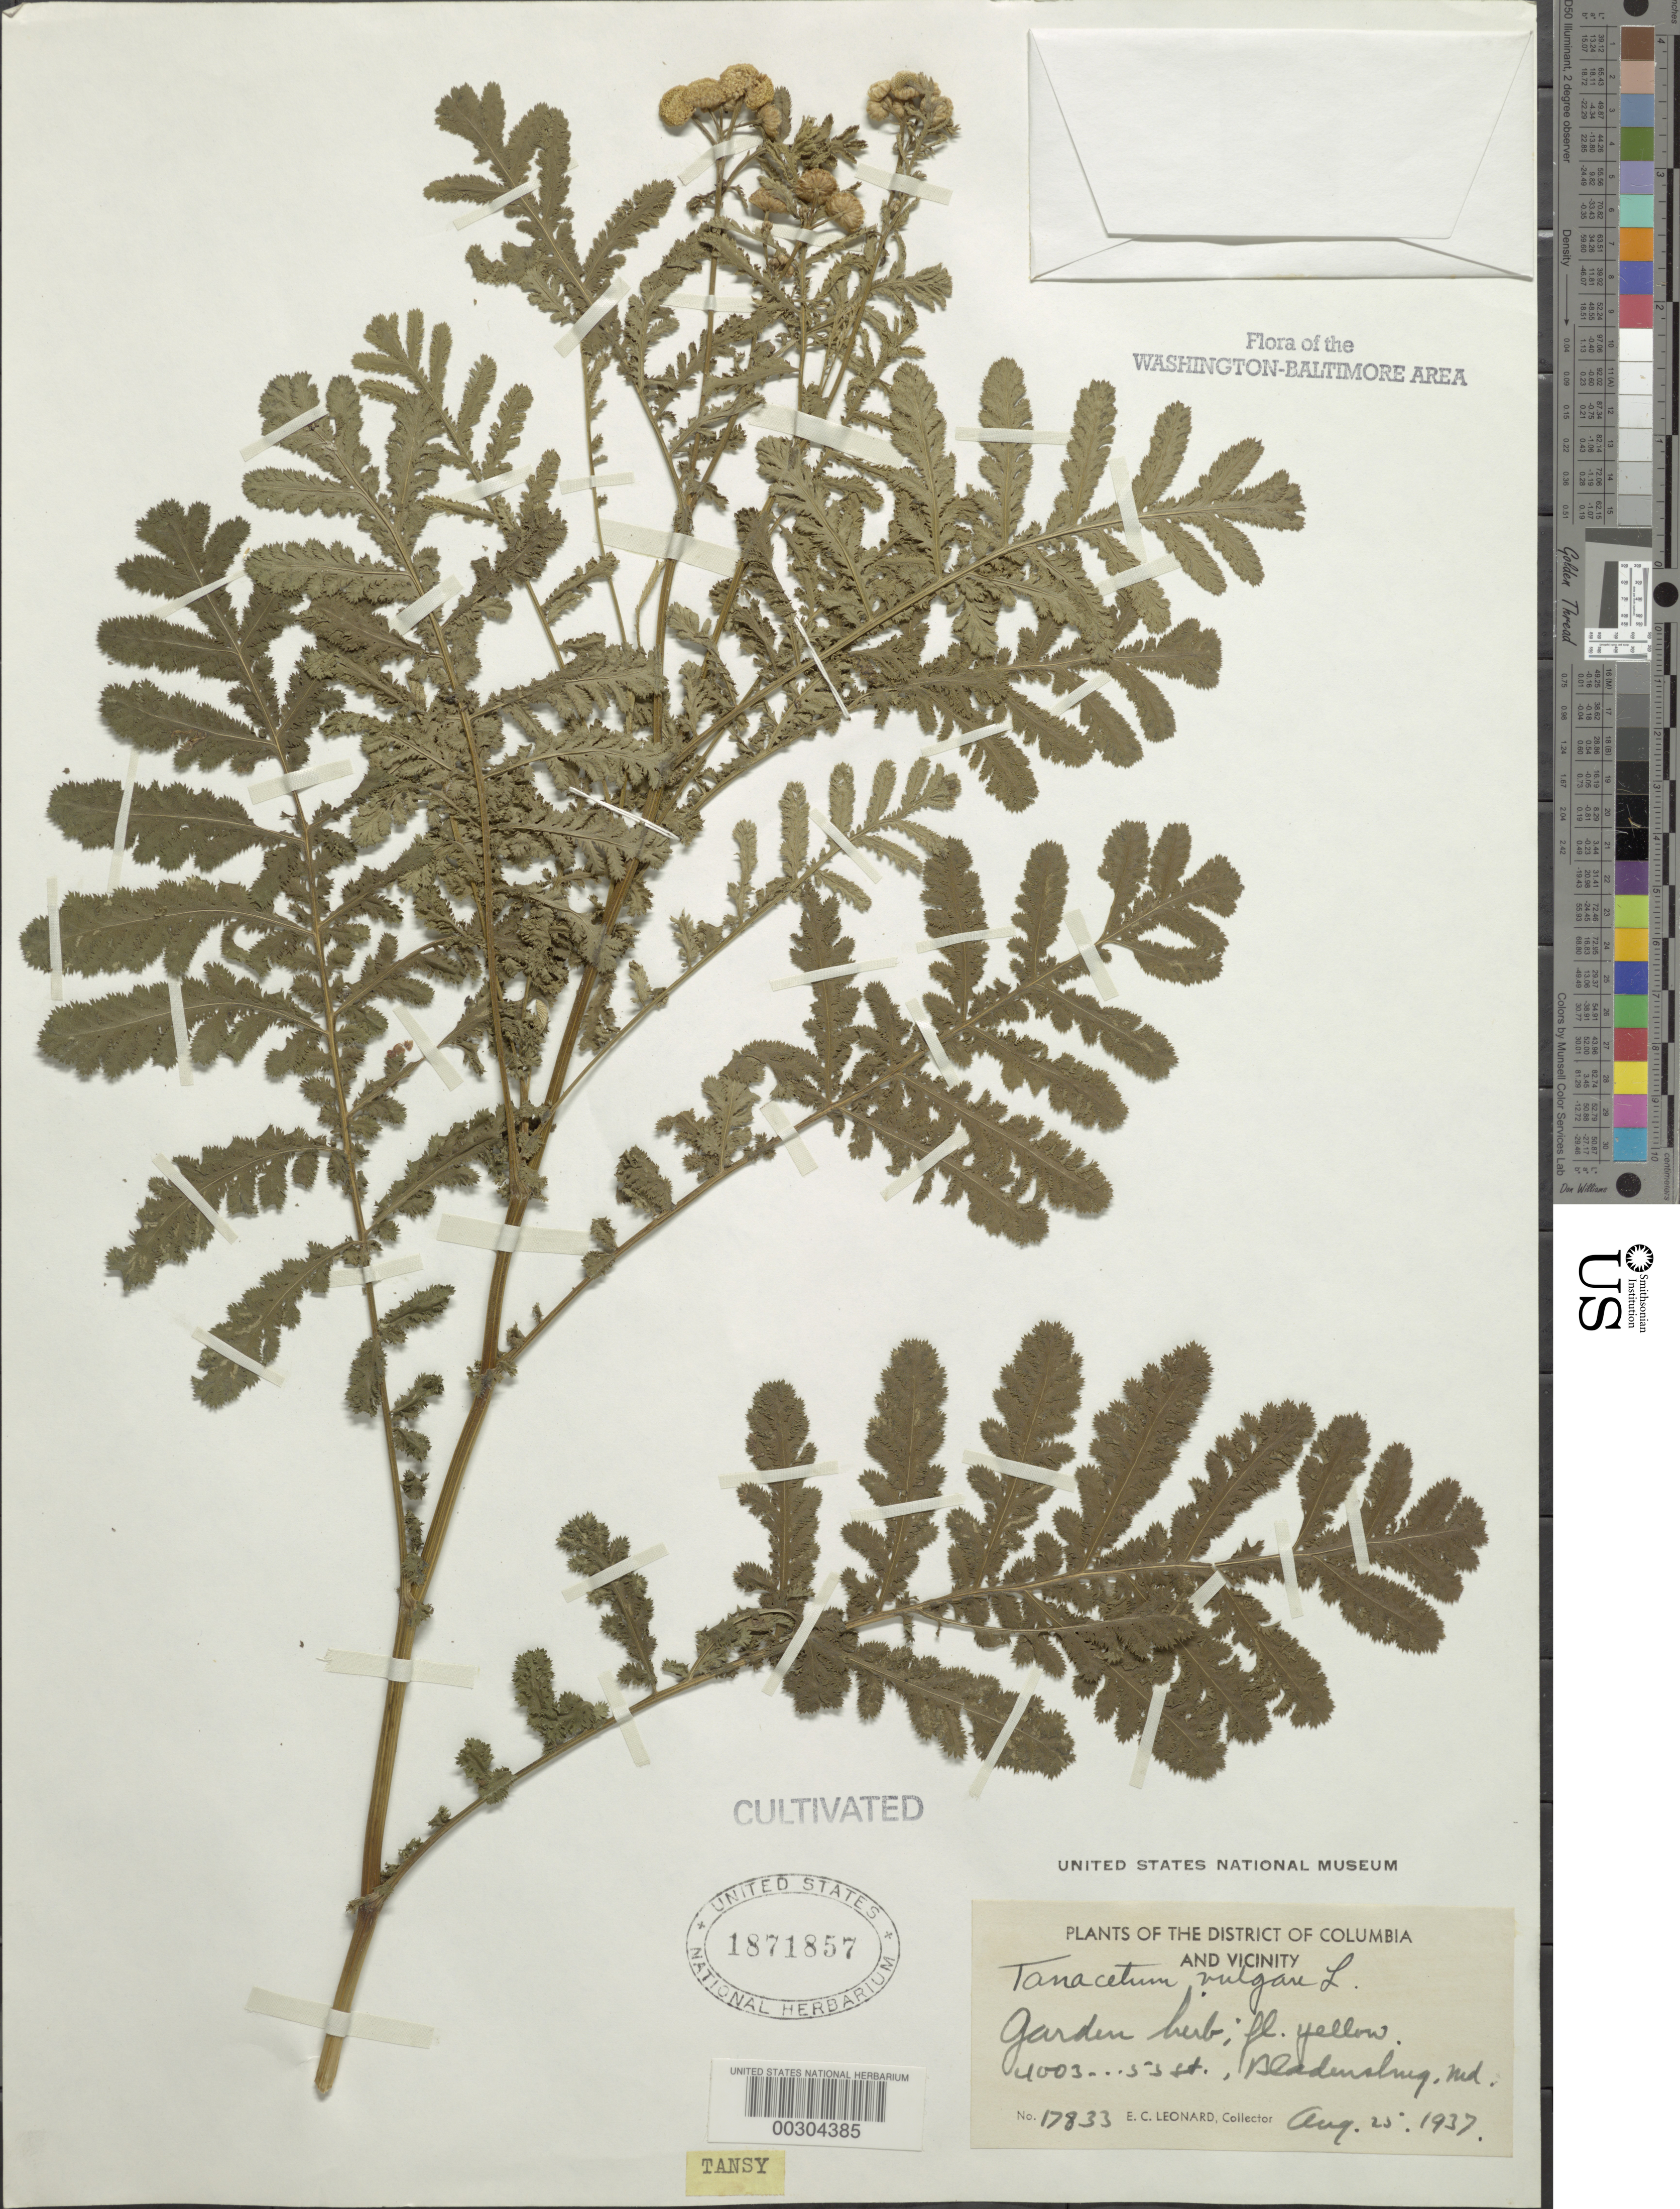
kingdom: Plantae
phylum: Tracheophyta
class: Magnoliopsida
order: Asterales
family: Asteraceae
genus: Tanacetum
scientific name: Tanacetum vulgare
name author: L.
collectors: E. C. Leonard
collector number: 17833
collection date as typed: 25 Aug 1937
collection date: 1937-08-25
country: United States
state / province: Maryland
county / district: Prince George's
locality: Bladensburg, 4003 53 St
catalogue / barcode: US 1871857